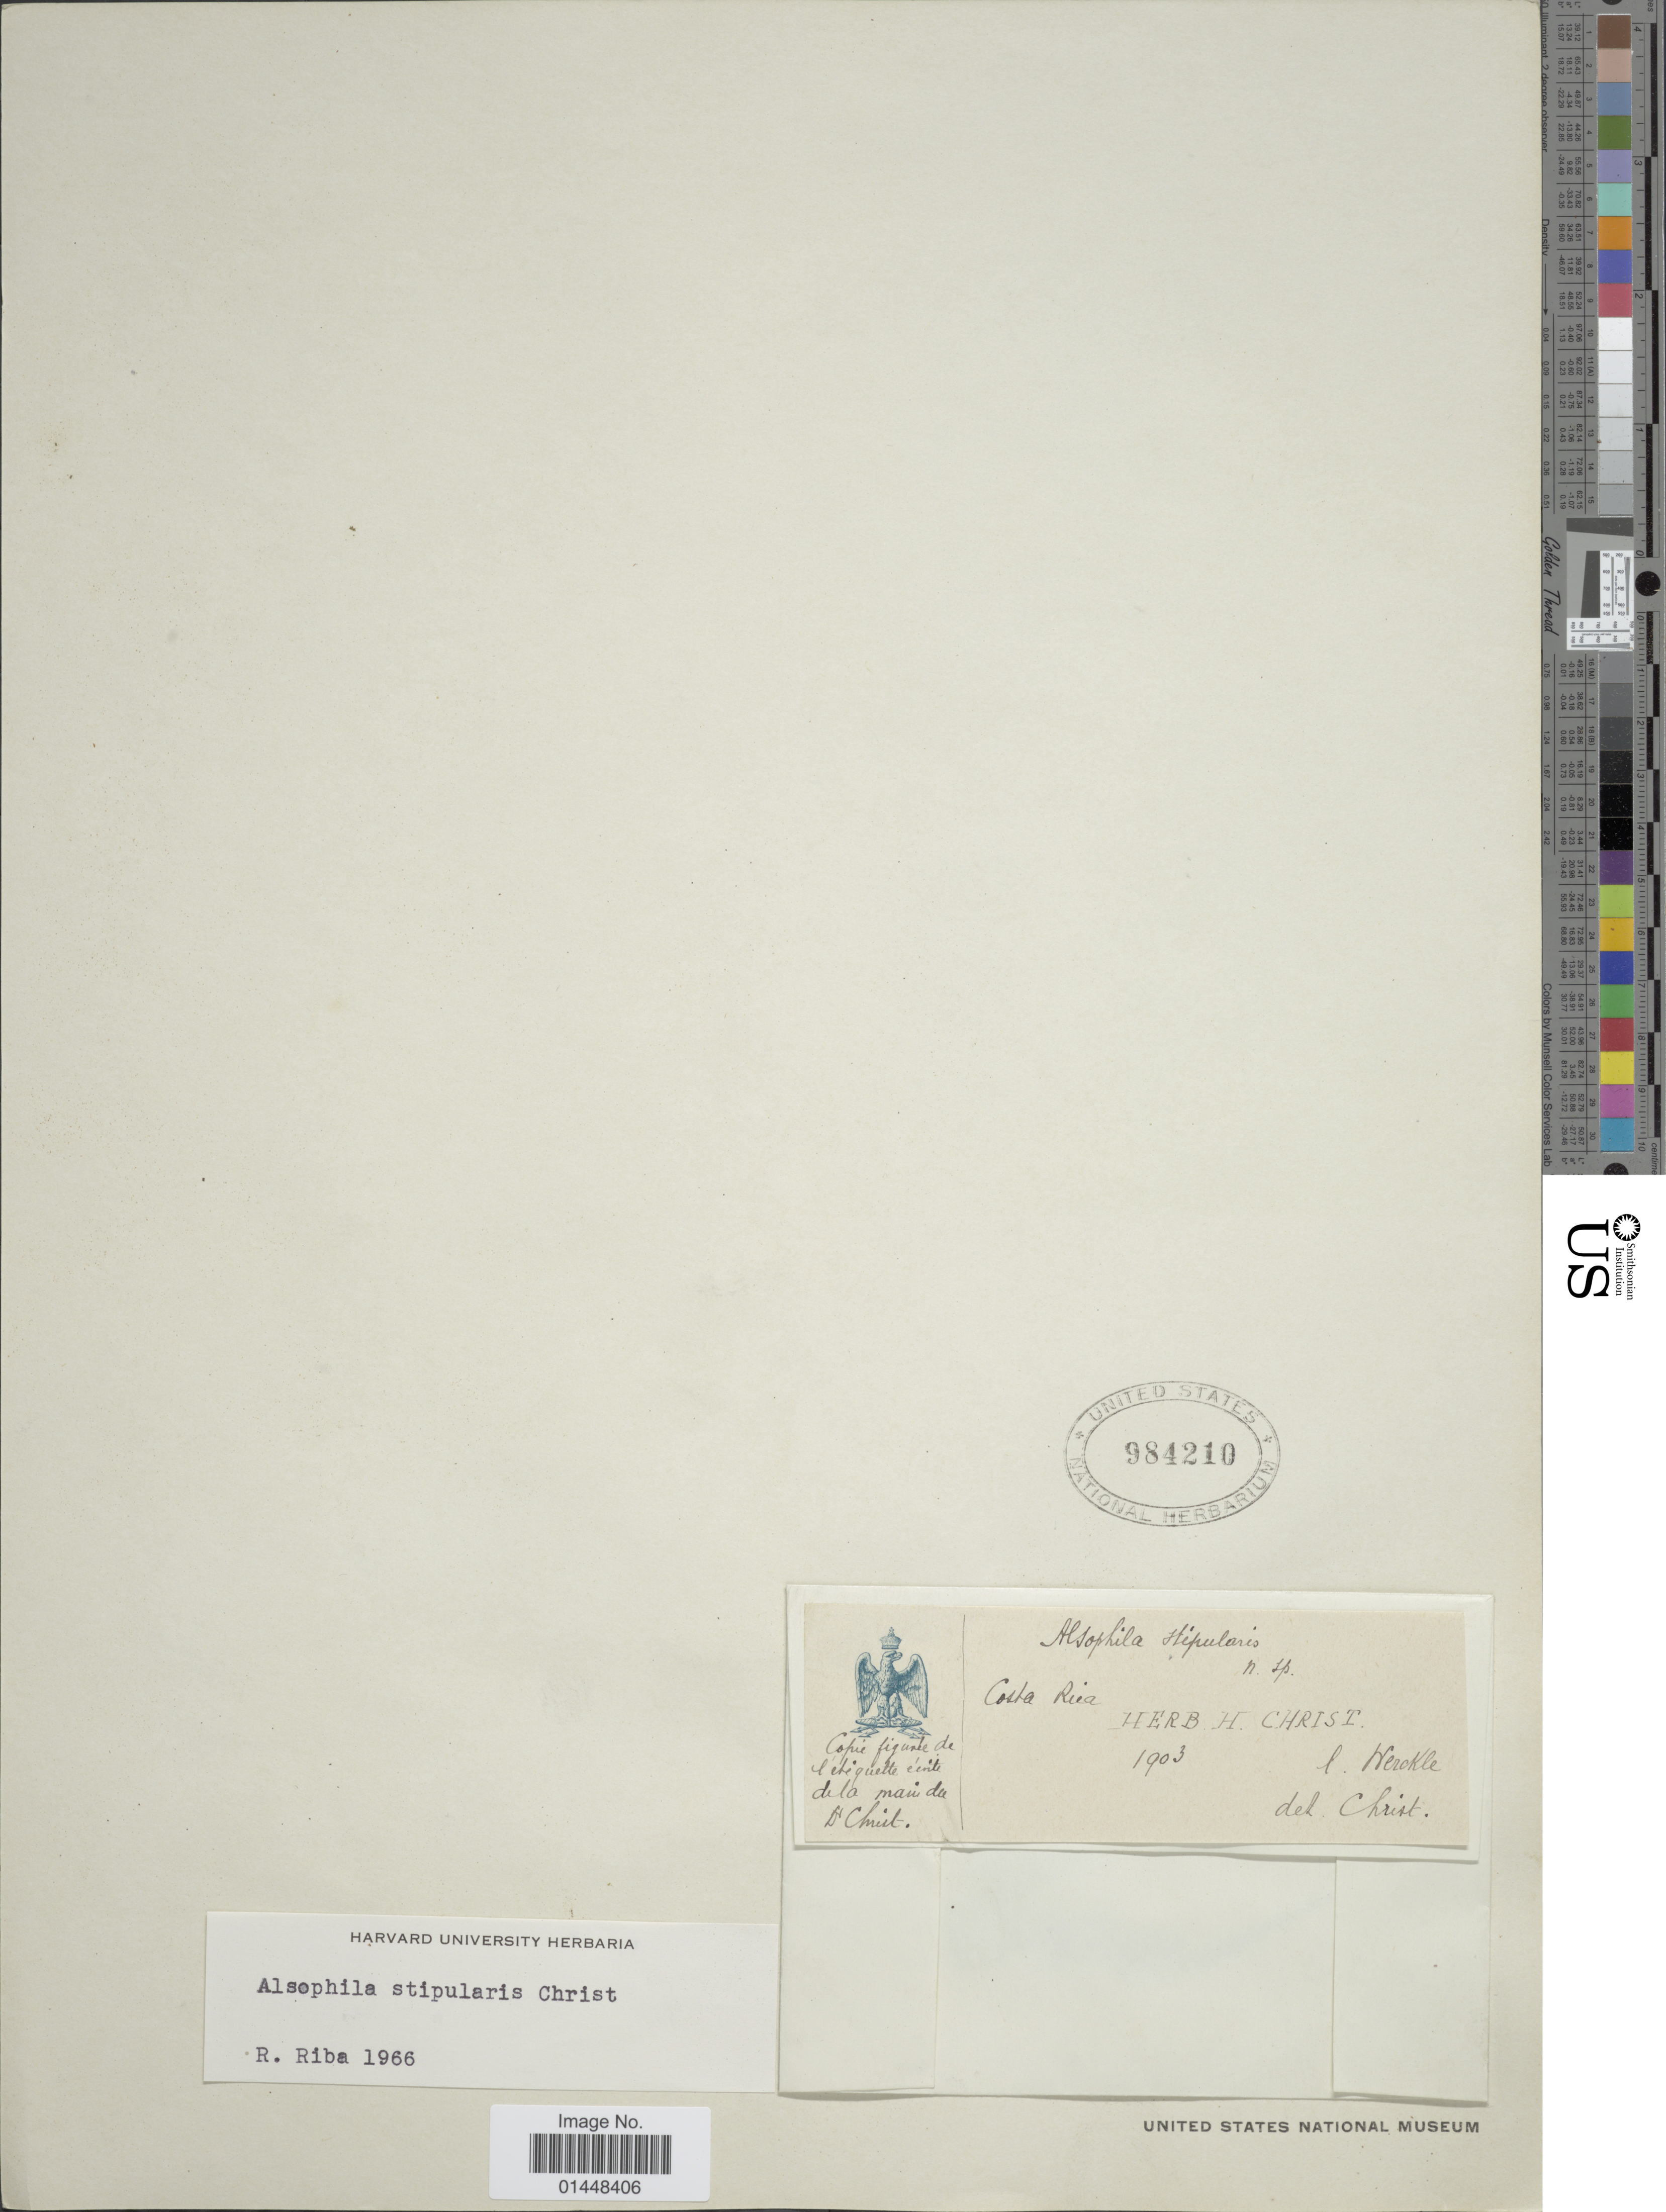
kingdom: Plantae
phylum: Tracheophyta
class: Polypodiopsida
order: Cyatheales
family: Cyatheaceae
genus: Cyathea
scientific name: Cyathea bicrenata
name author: Liebm.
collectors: C. C Wercklé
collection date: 1903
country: Costa Rica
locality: Costa Rica,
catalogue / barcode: US 984210